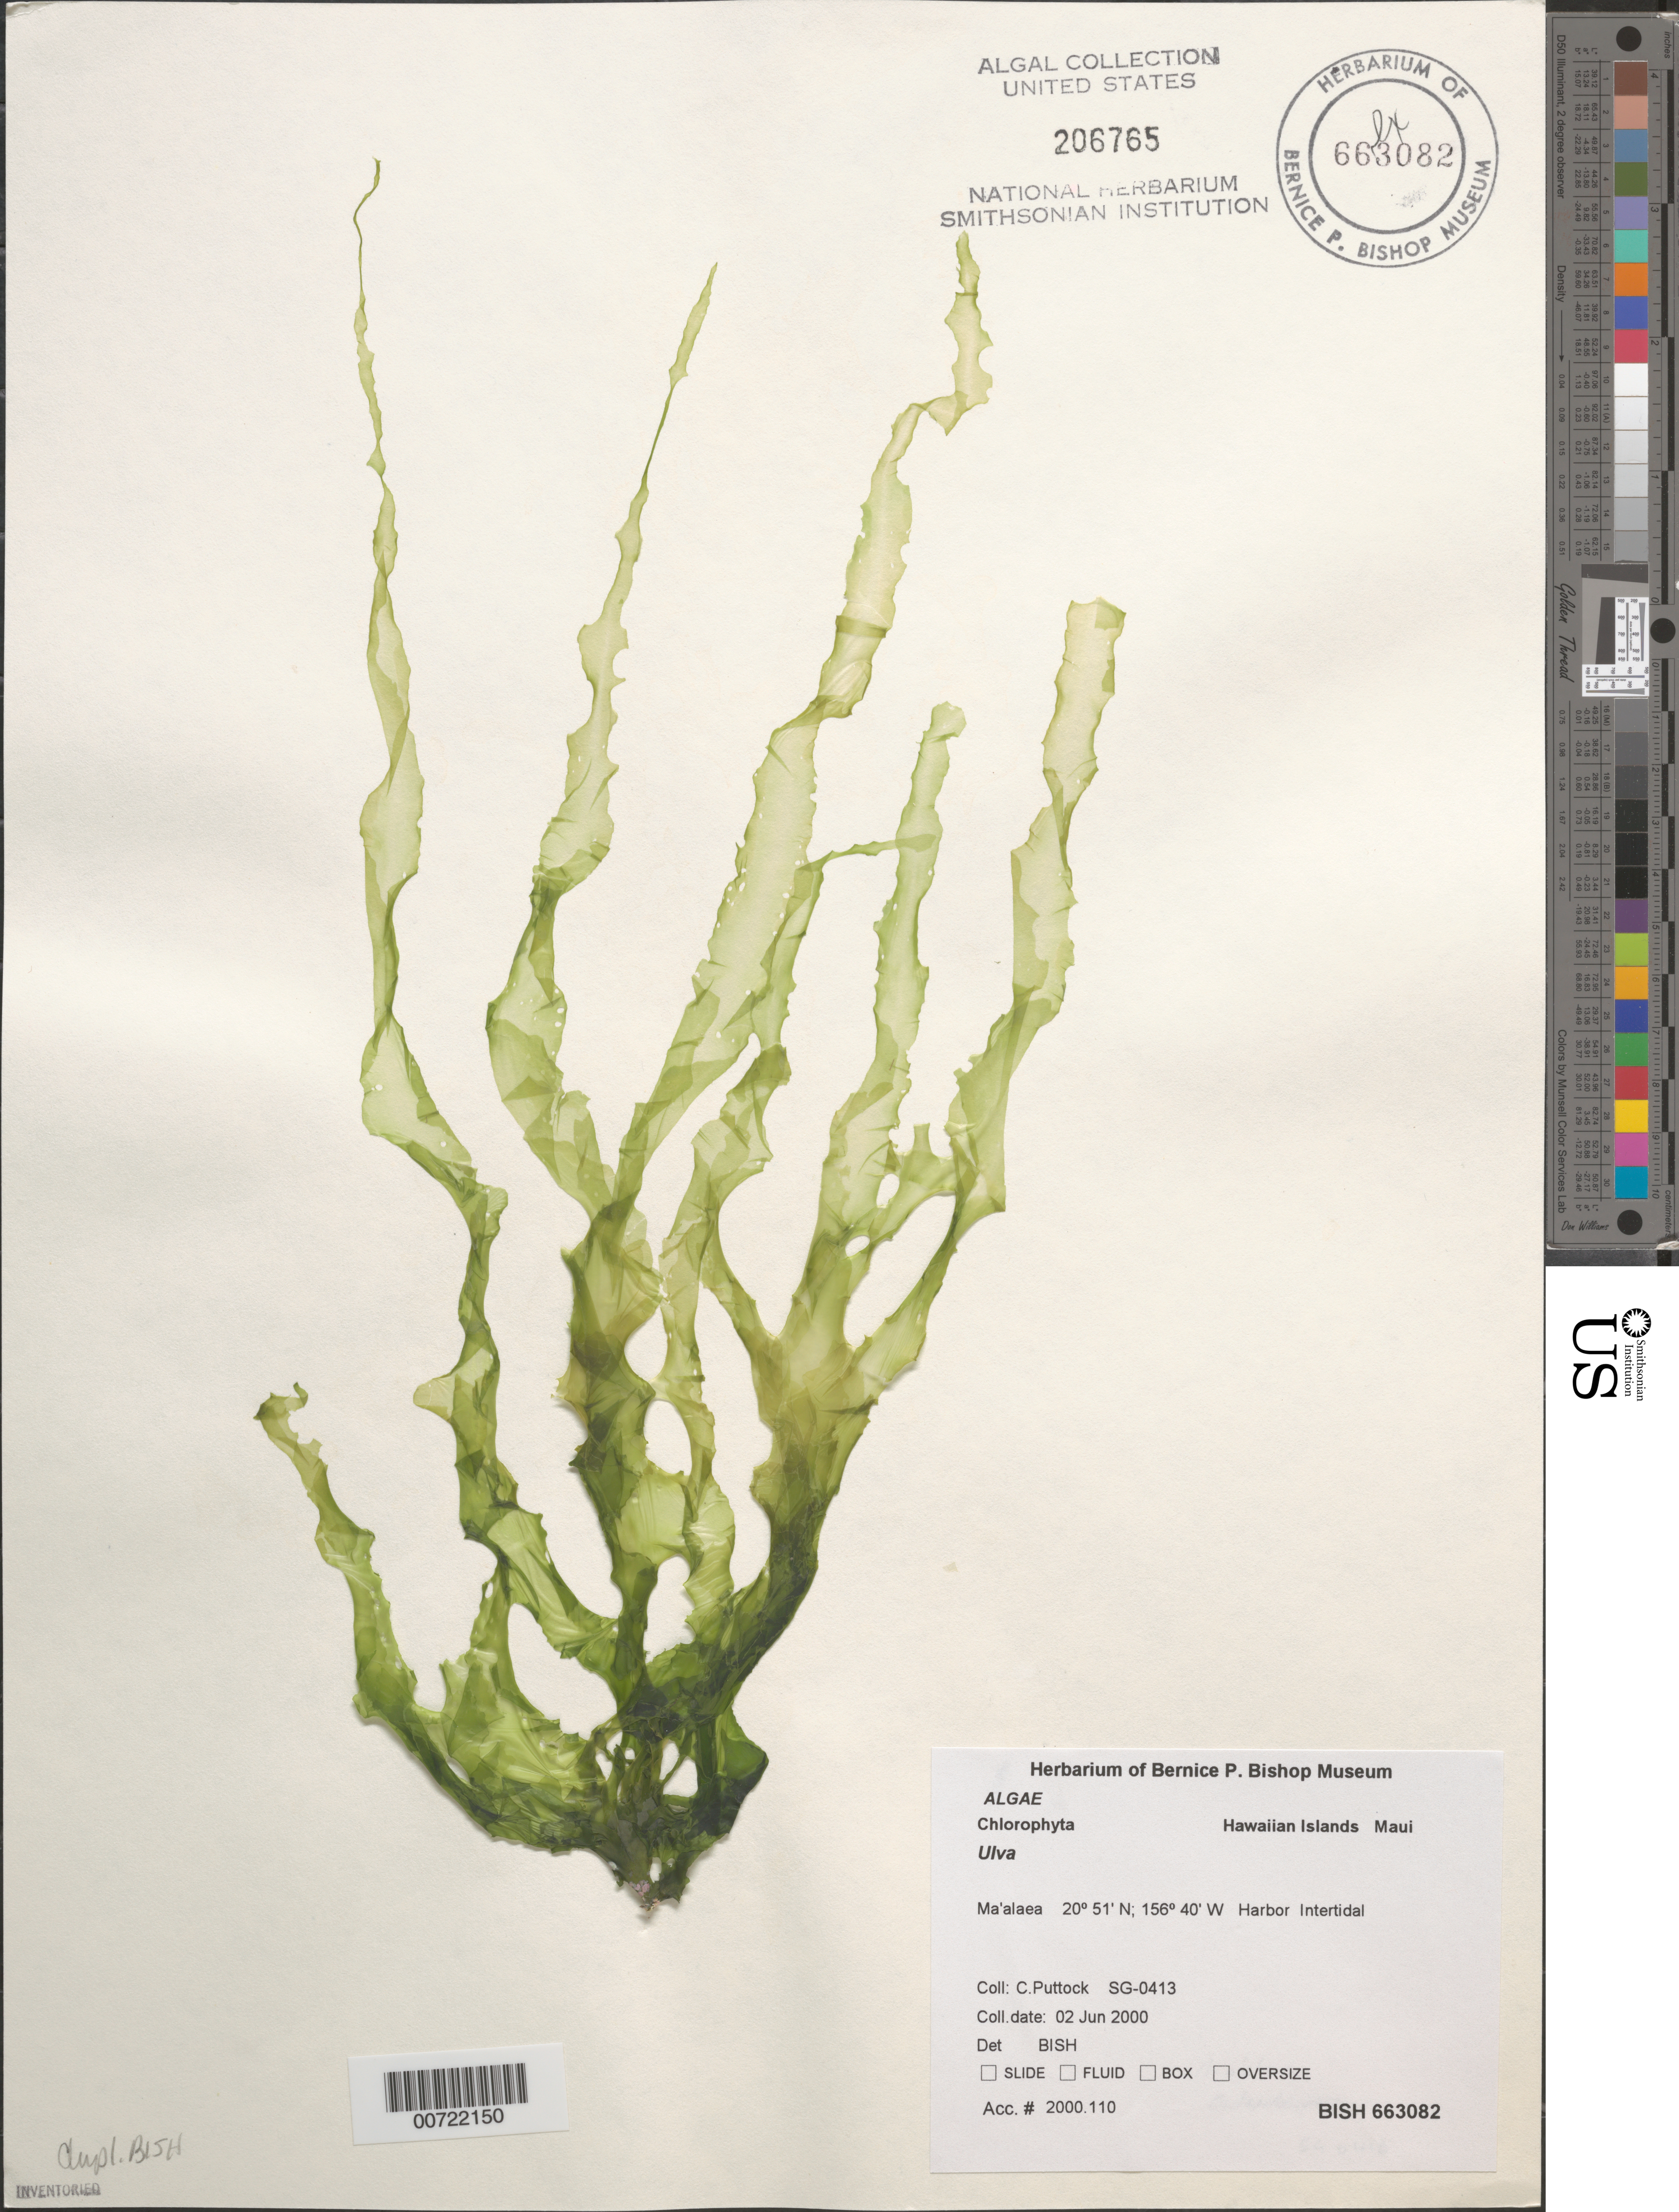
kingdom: Plantae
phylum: Chlorophyta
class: Ulvophyceae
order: Ulvales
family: Ulvaceae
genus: Ulva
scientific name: Ulva sp.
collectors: C. Puttock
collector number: SG-0413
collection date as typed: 02 Jun 2000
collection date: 2000-06-02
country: United States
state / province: Hawaii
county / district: Maui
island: Maui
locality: Ma'alaea Harbor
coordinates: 20 51' N, 156 40' W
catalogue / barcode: US 206765